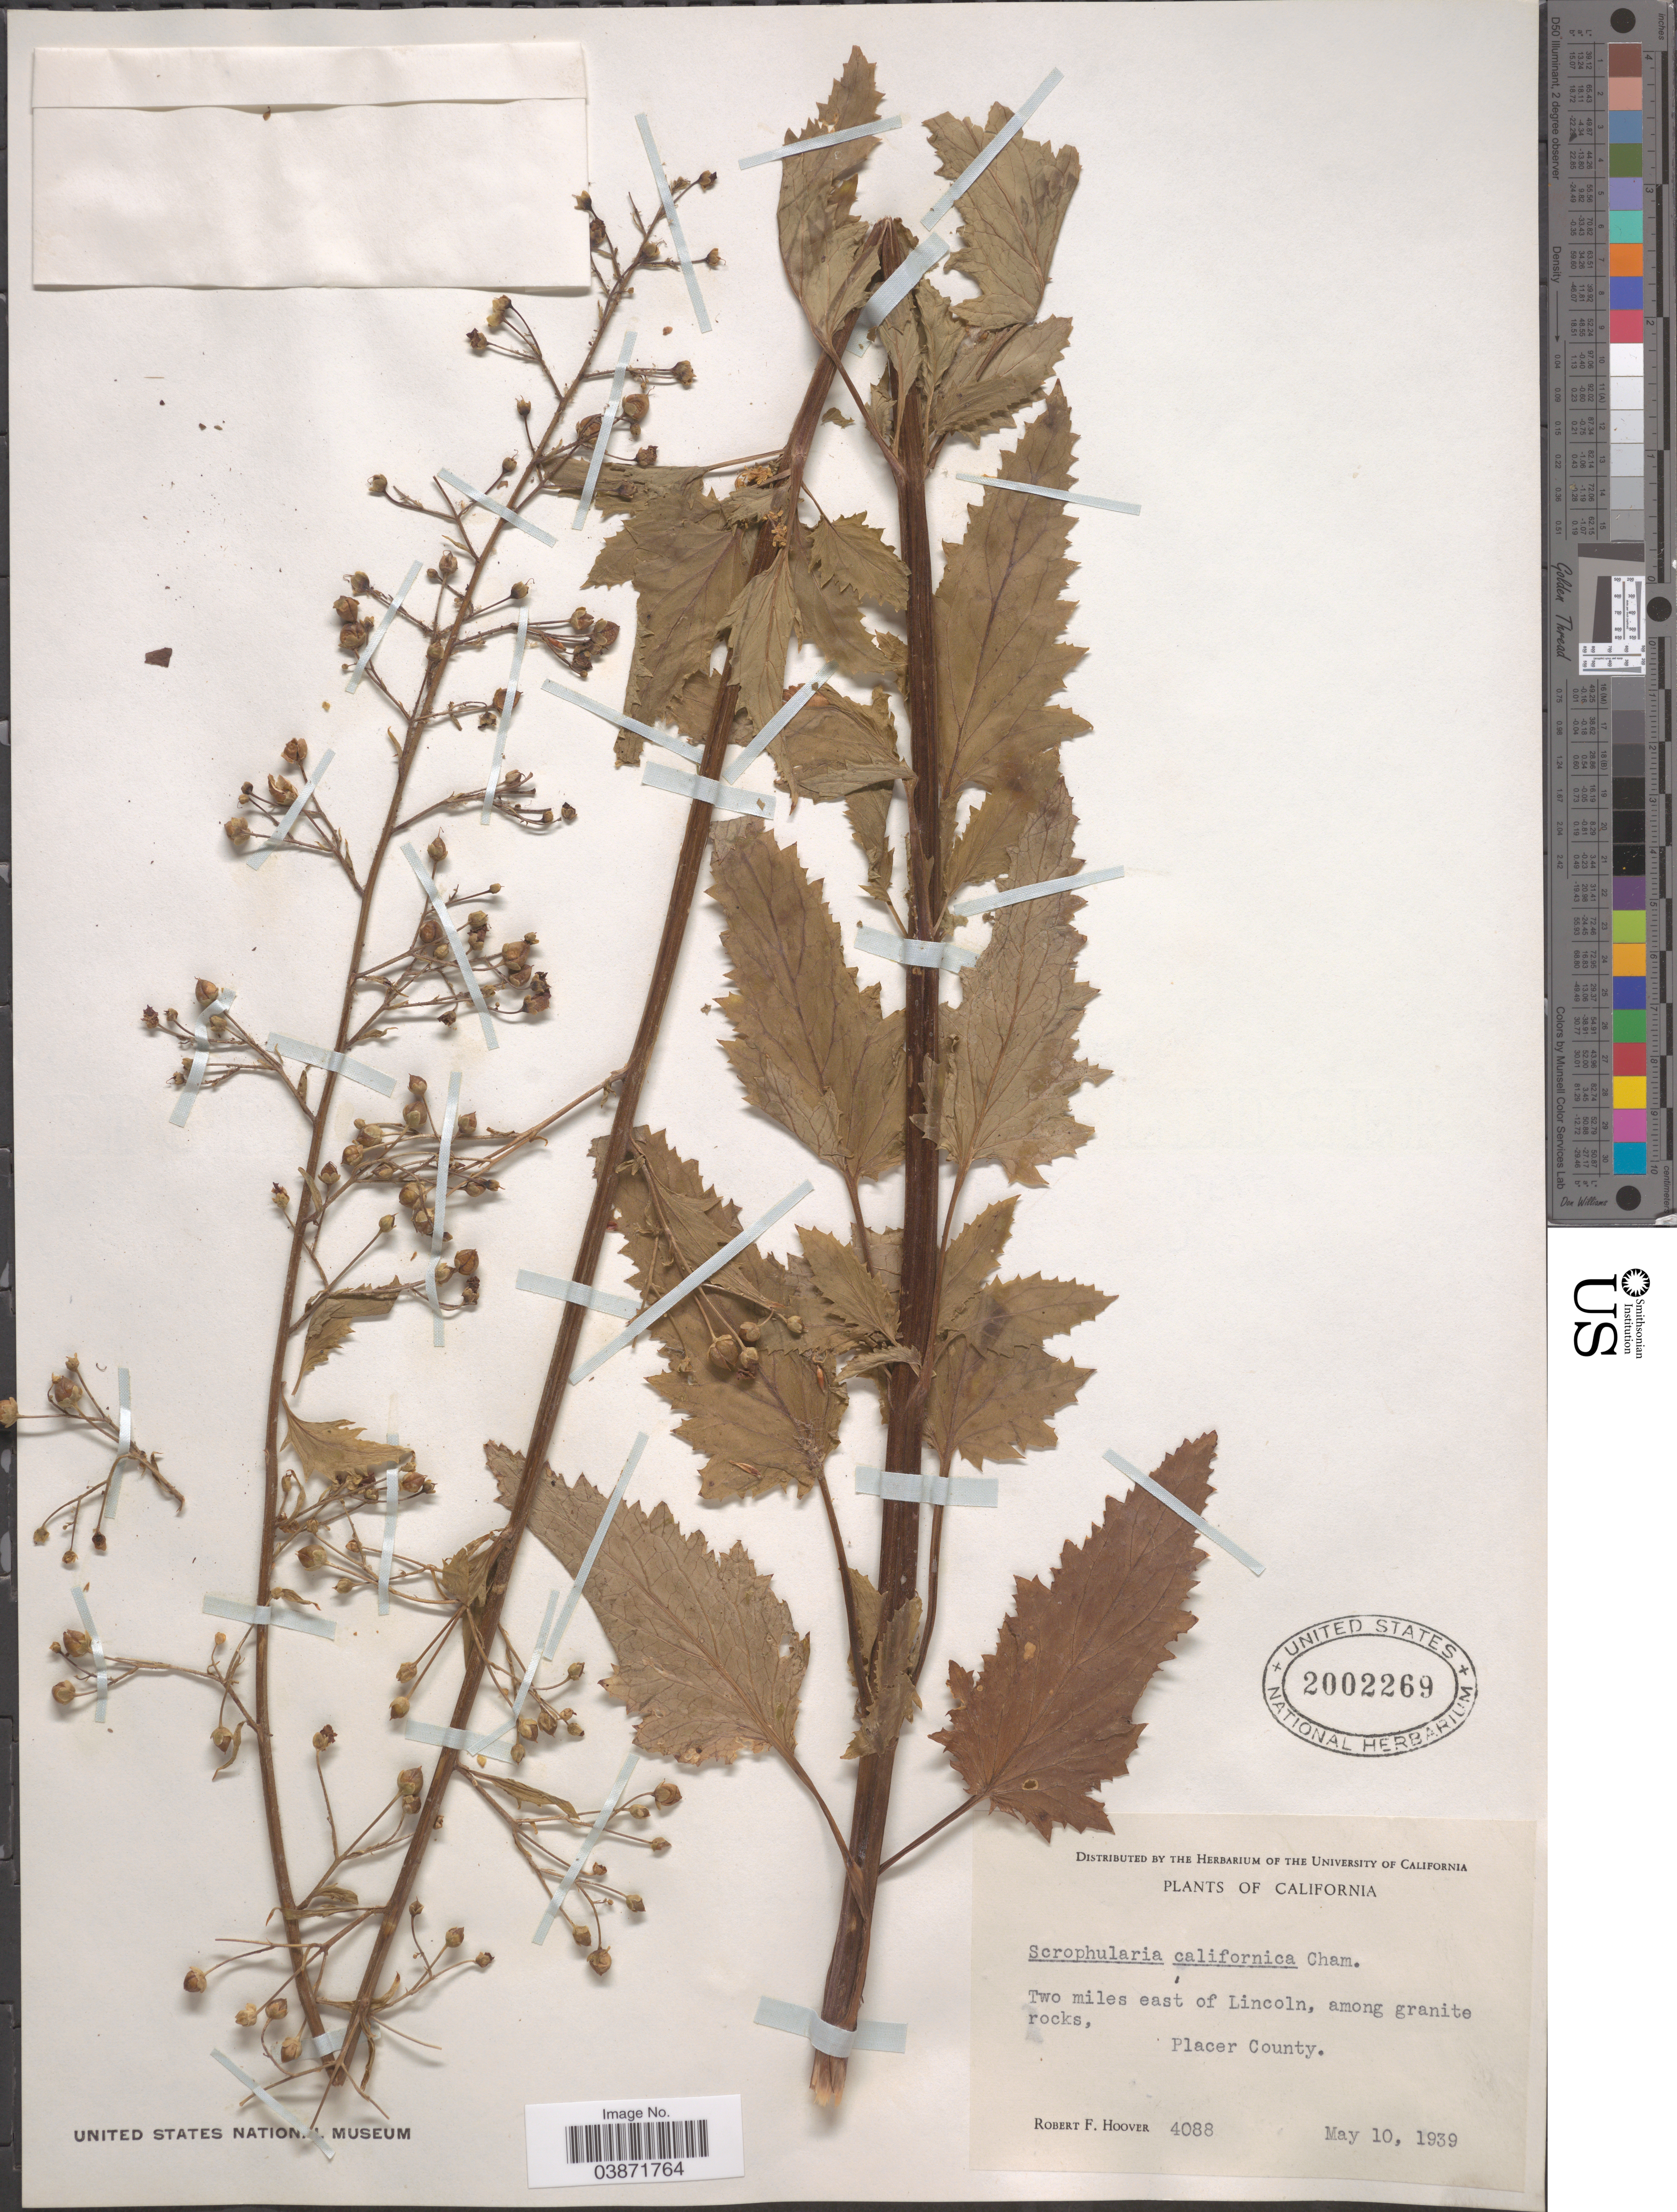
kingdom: Plantae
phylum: Tracheophyta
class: Magnoliopsida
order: Lamiales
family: Scrophulariaceae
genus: Scrophularia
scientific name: Scrophularia californica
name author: Cham. & Schltdl.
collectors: R. F. Hoover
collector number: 4088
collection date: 1939-05-10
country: United States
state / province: California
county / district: Placer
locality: Two miles east of Lincoln, among granite rocks, Placer County.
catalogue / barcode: US 2002269